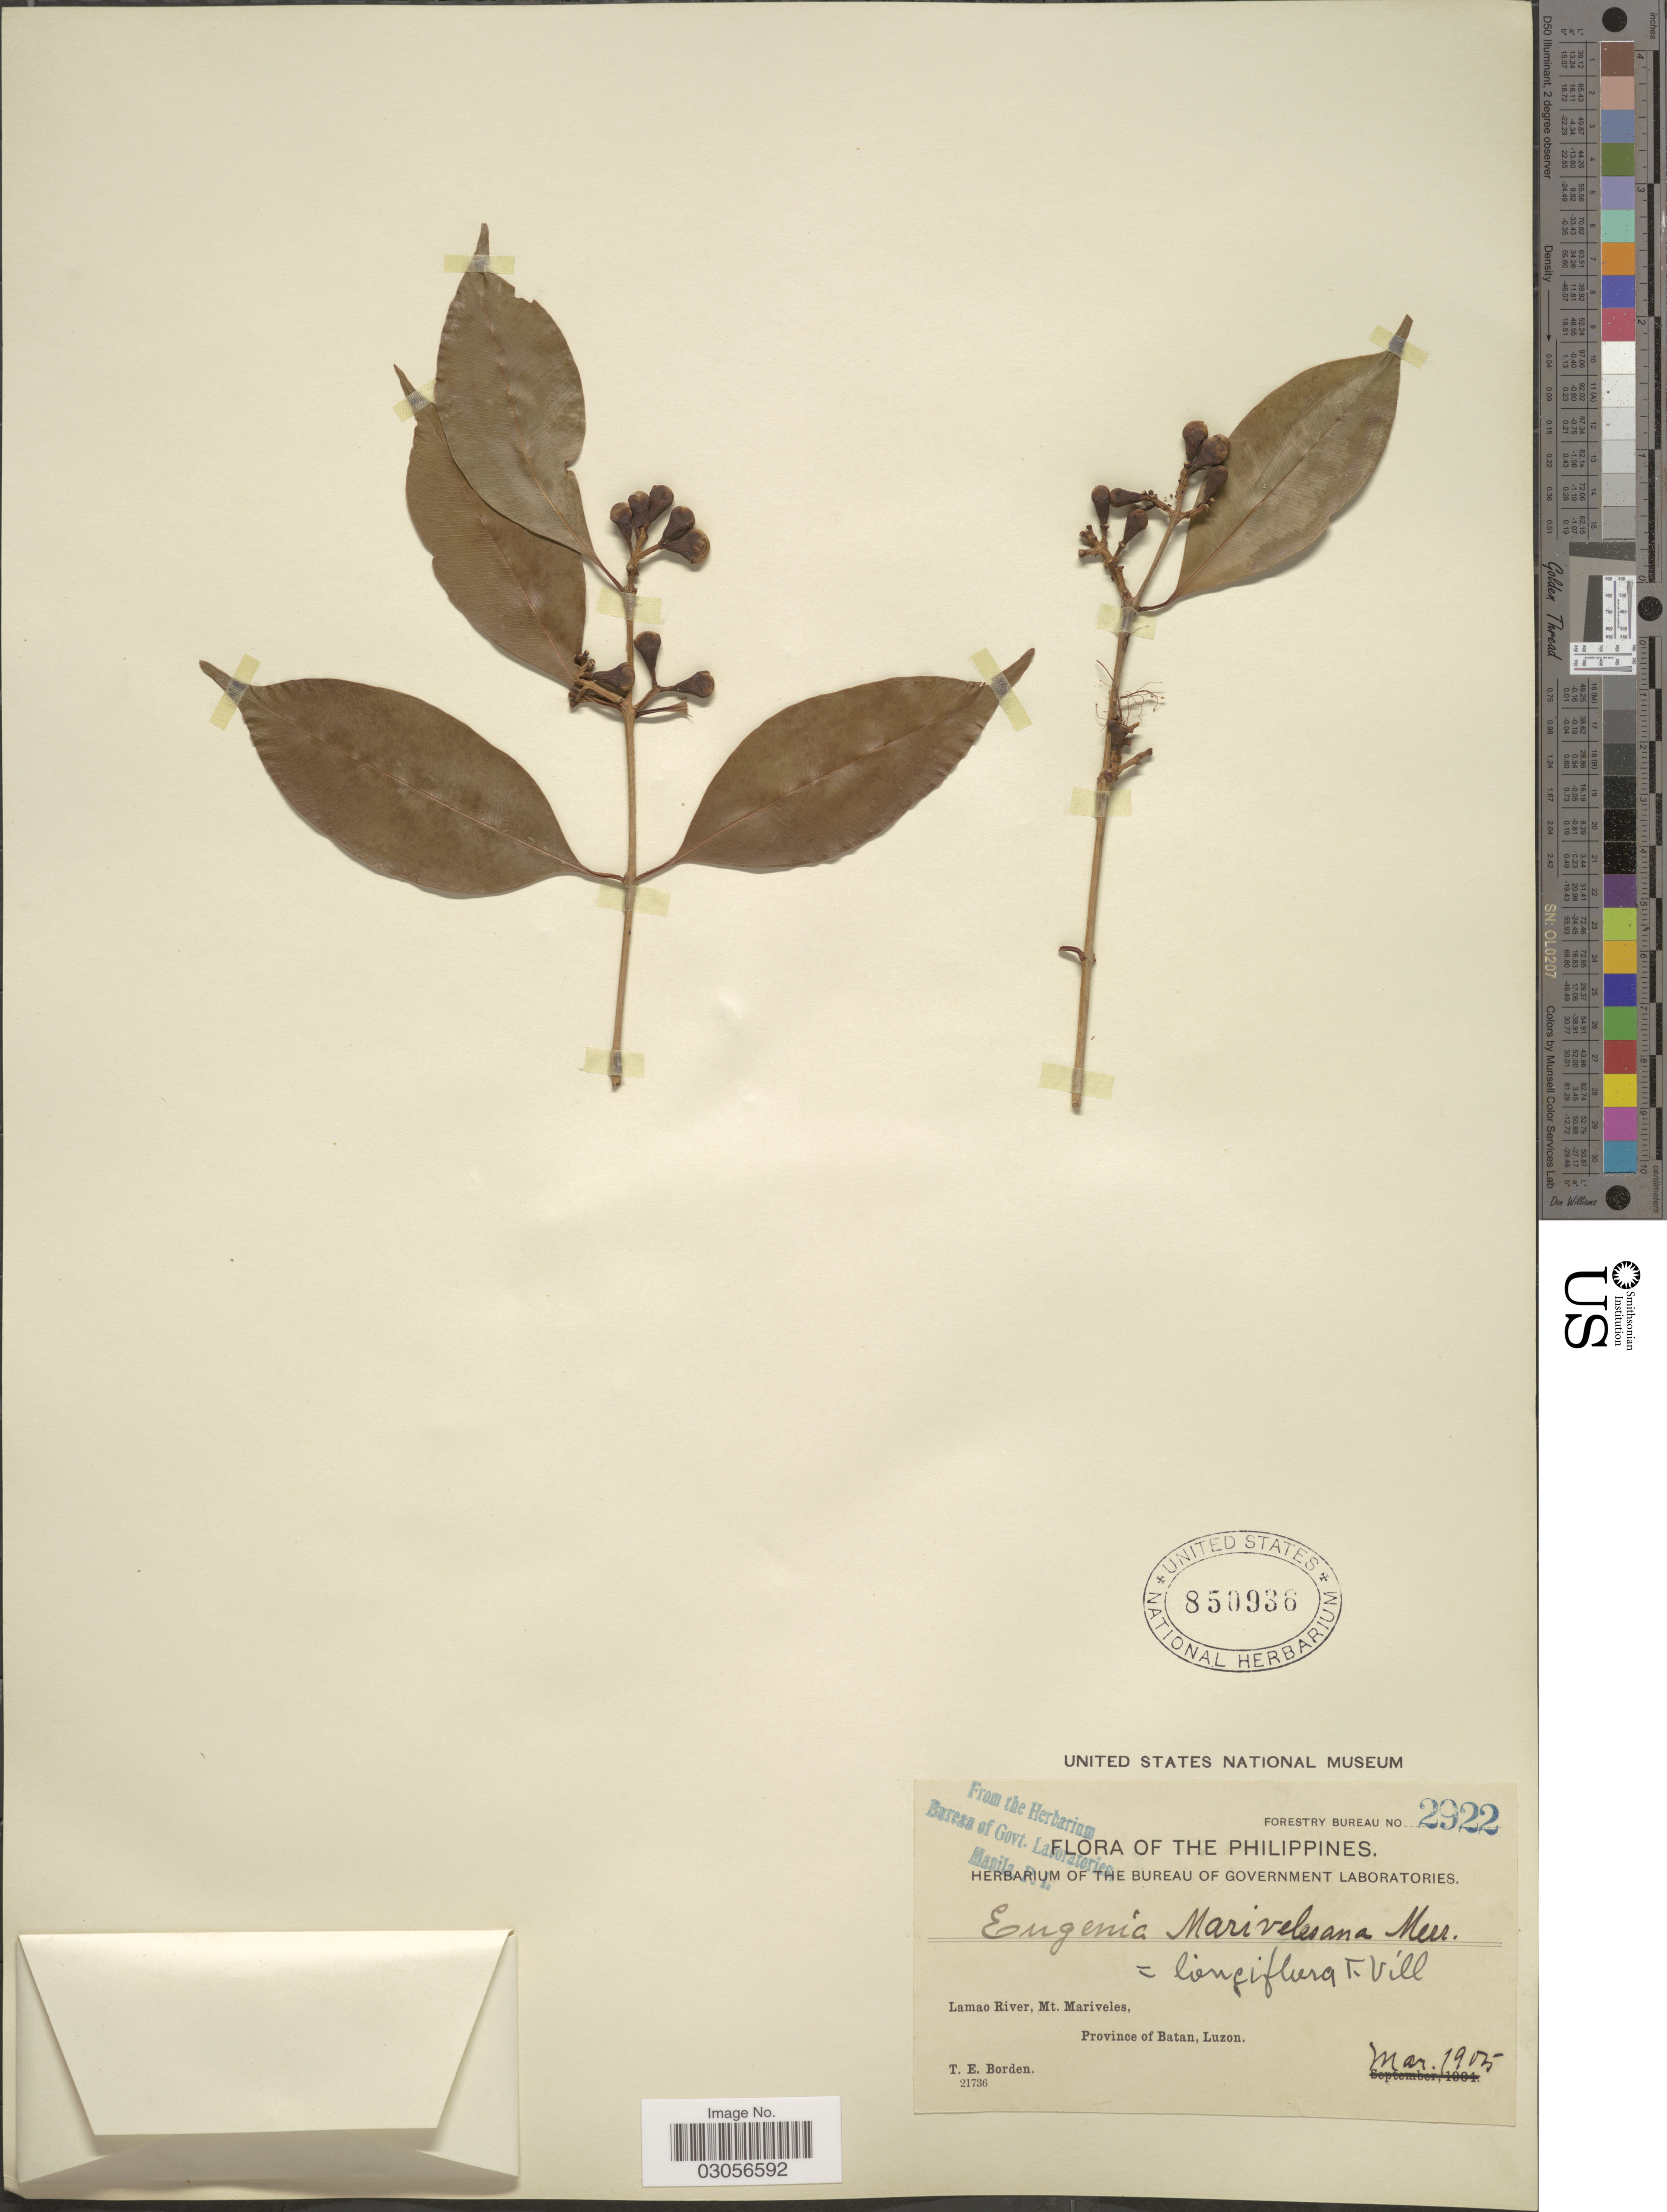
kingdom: Plantae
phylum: Tracheophyta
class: Magnoliopsida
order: Myrtales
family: Myrtaceae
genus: Syzygium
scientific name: Syzygium cerasiforme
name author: (Blume) Merr. & L.M. Perry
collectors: T. E. Borden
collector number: Forestry Bureu 2922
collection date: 1905-03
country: Philippines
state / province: Cagayan Valley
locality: Lamao River, Mt. Mariveles, Province of Batan, Luzon.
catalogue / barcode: US 850936